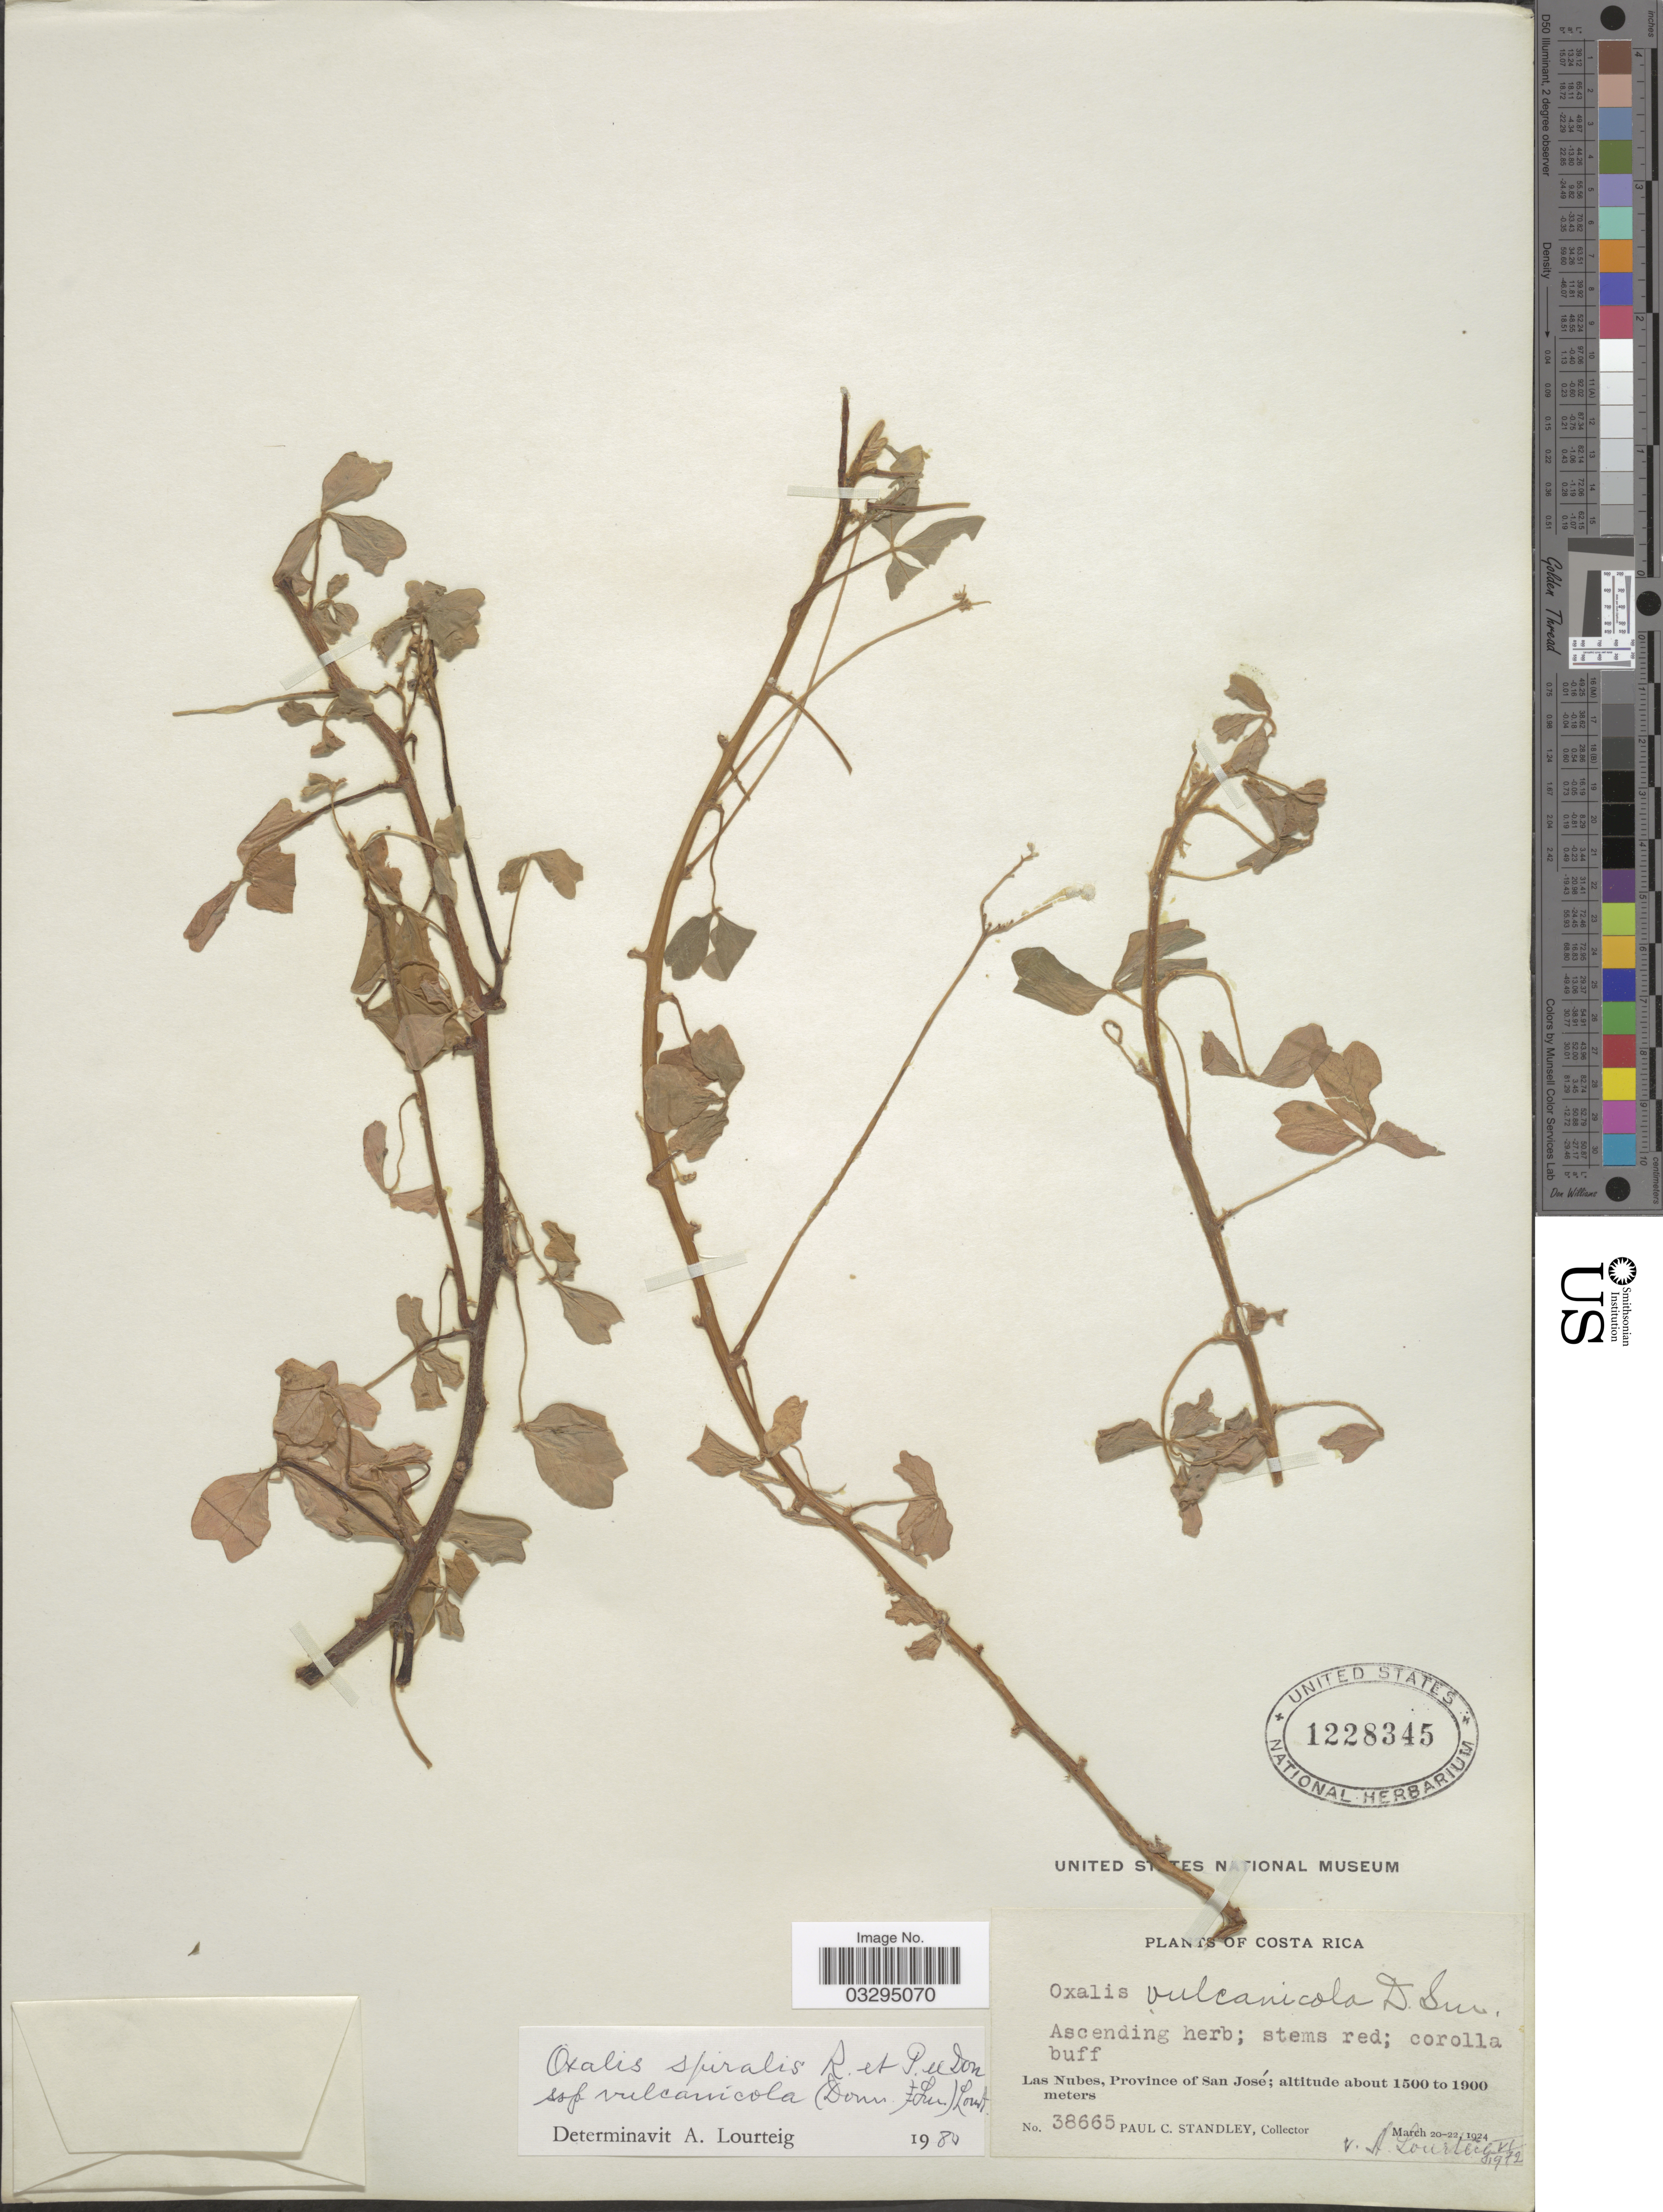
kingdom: Plantae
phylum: Tracheophyta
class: Magnoliopsida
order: Oxalidales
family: Oxalidaceae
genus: Oxalis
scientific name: Oxalis spiralis subsp. vulcanicola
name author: (Donn. Sm.) Lourteig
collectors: P. C. Standley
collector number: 38665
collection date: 1924-03-20/1924-03-22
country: Costa Rica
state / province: San José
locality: Las Nubes, Province of San José.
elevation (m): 1500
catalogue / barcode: US 1228345